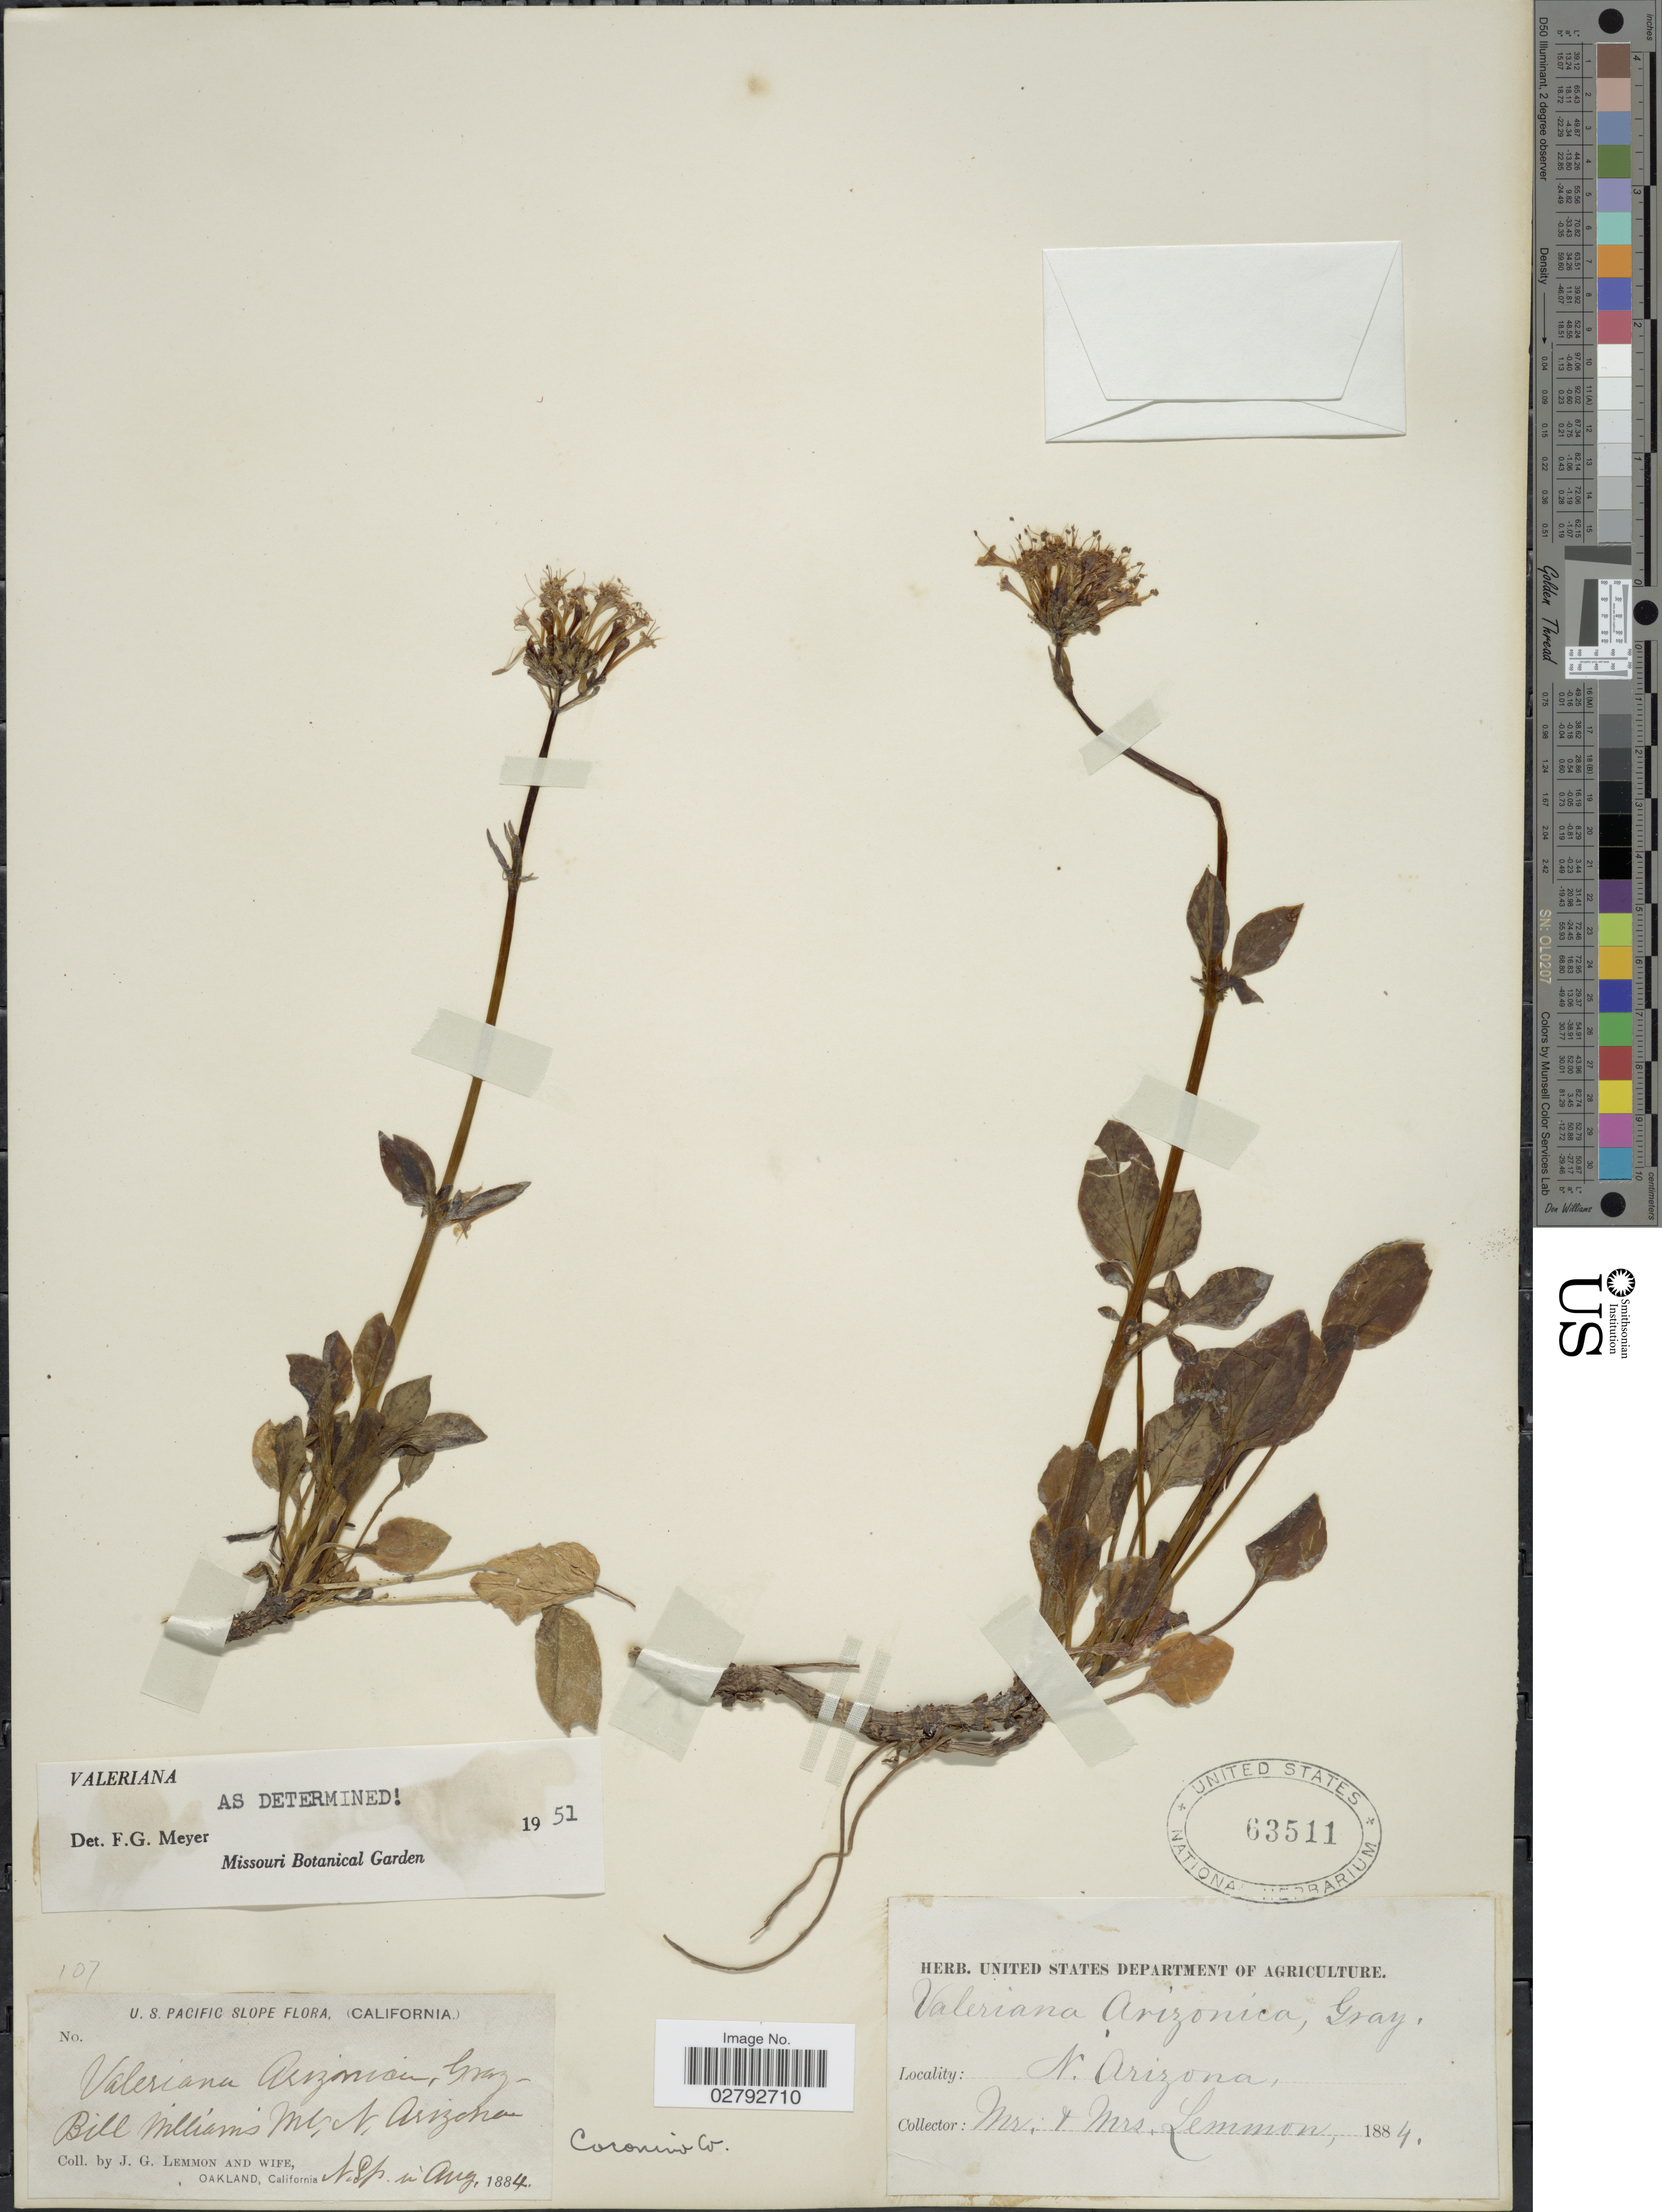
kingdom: Plantae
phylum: Tracheophyta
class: Magnoliopsida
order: Dipsacales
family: Caprifoliaceae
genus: Valeriana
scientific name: Valeriana arizonica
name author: A. Gray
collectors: J. Lemmon & Mrs. J. G. Lemmon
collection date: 1884-08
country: United States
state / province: Arizona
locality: U.S. Pacific slope, Bill Williams Mt. N.Arizona, Coconino Co.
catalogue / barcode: US 63511